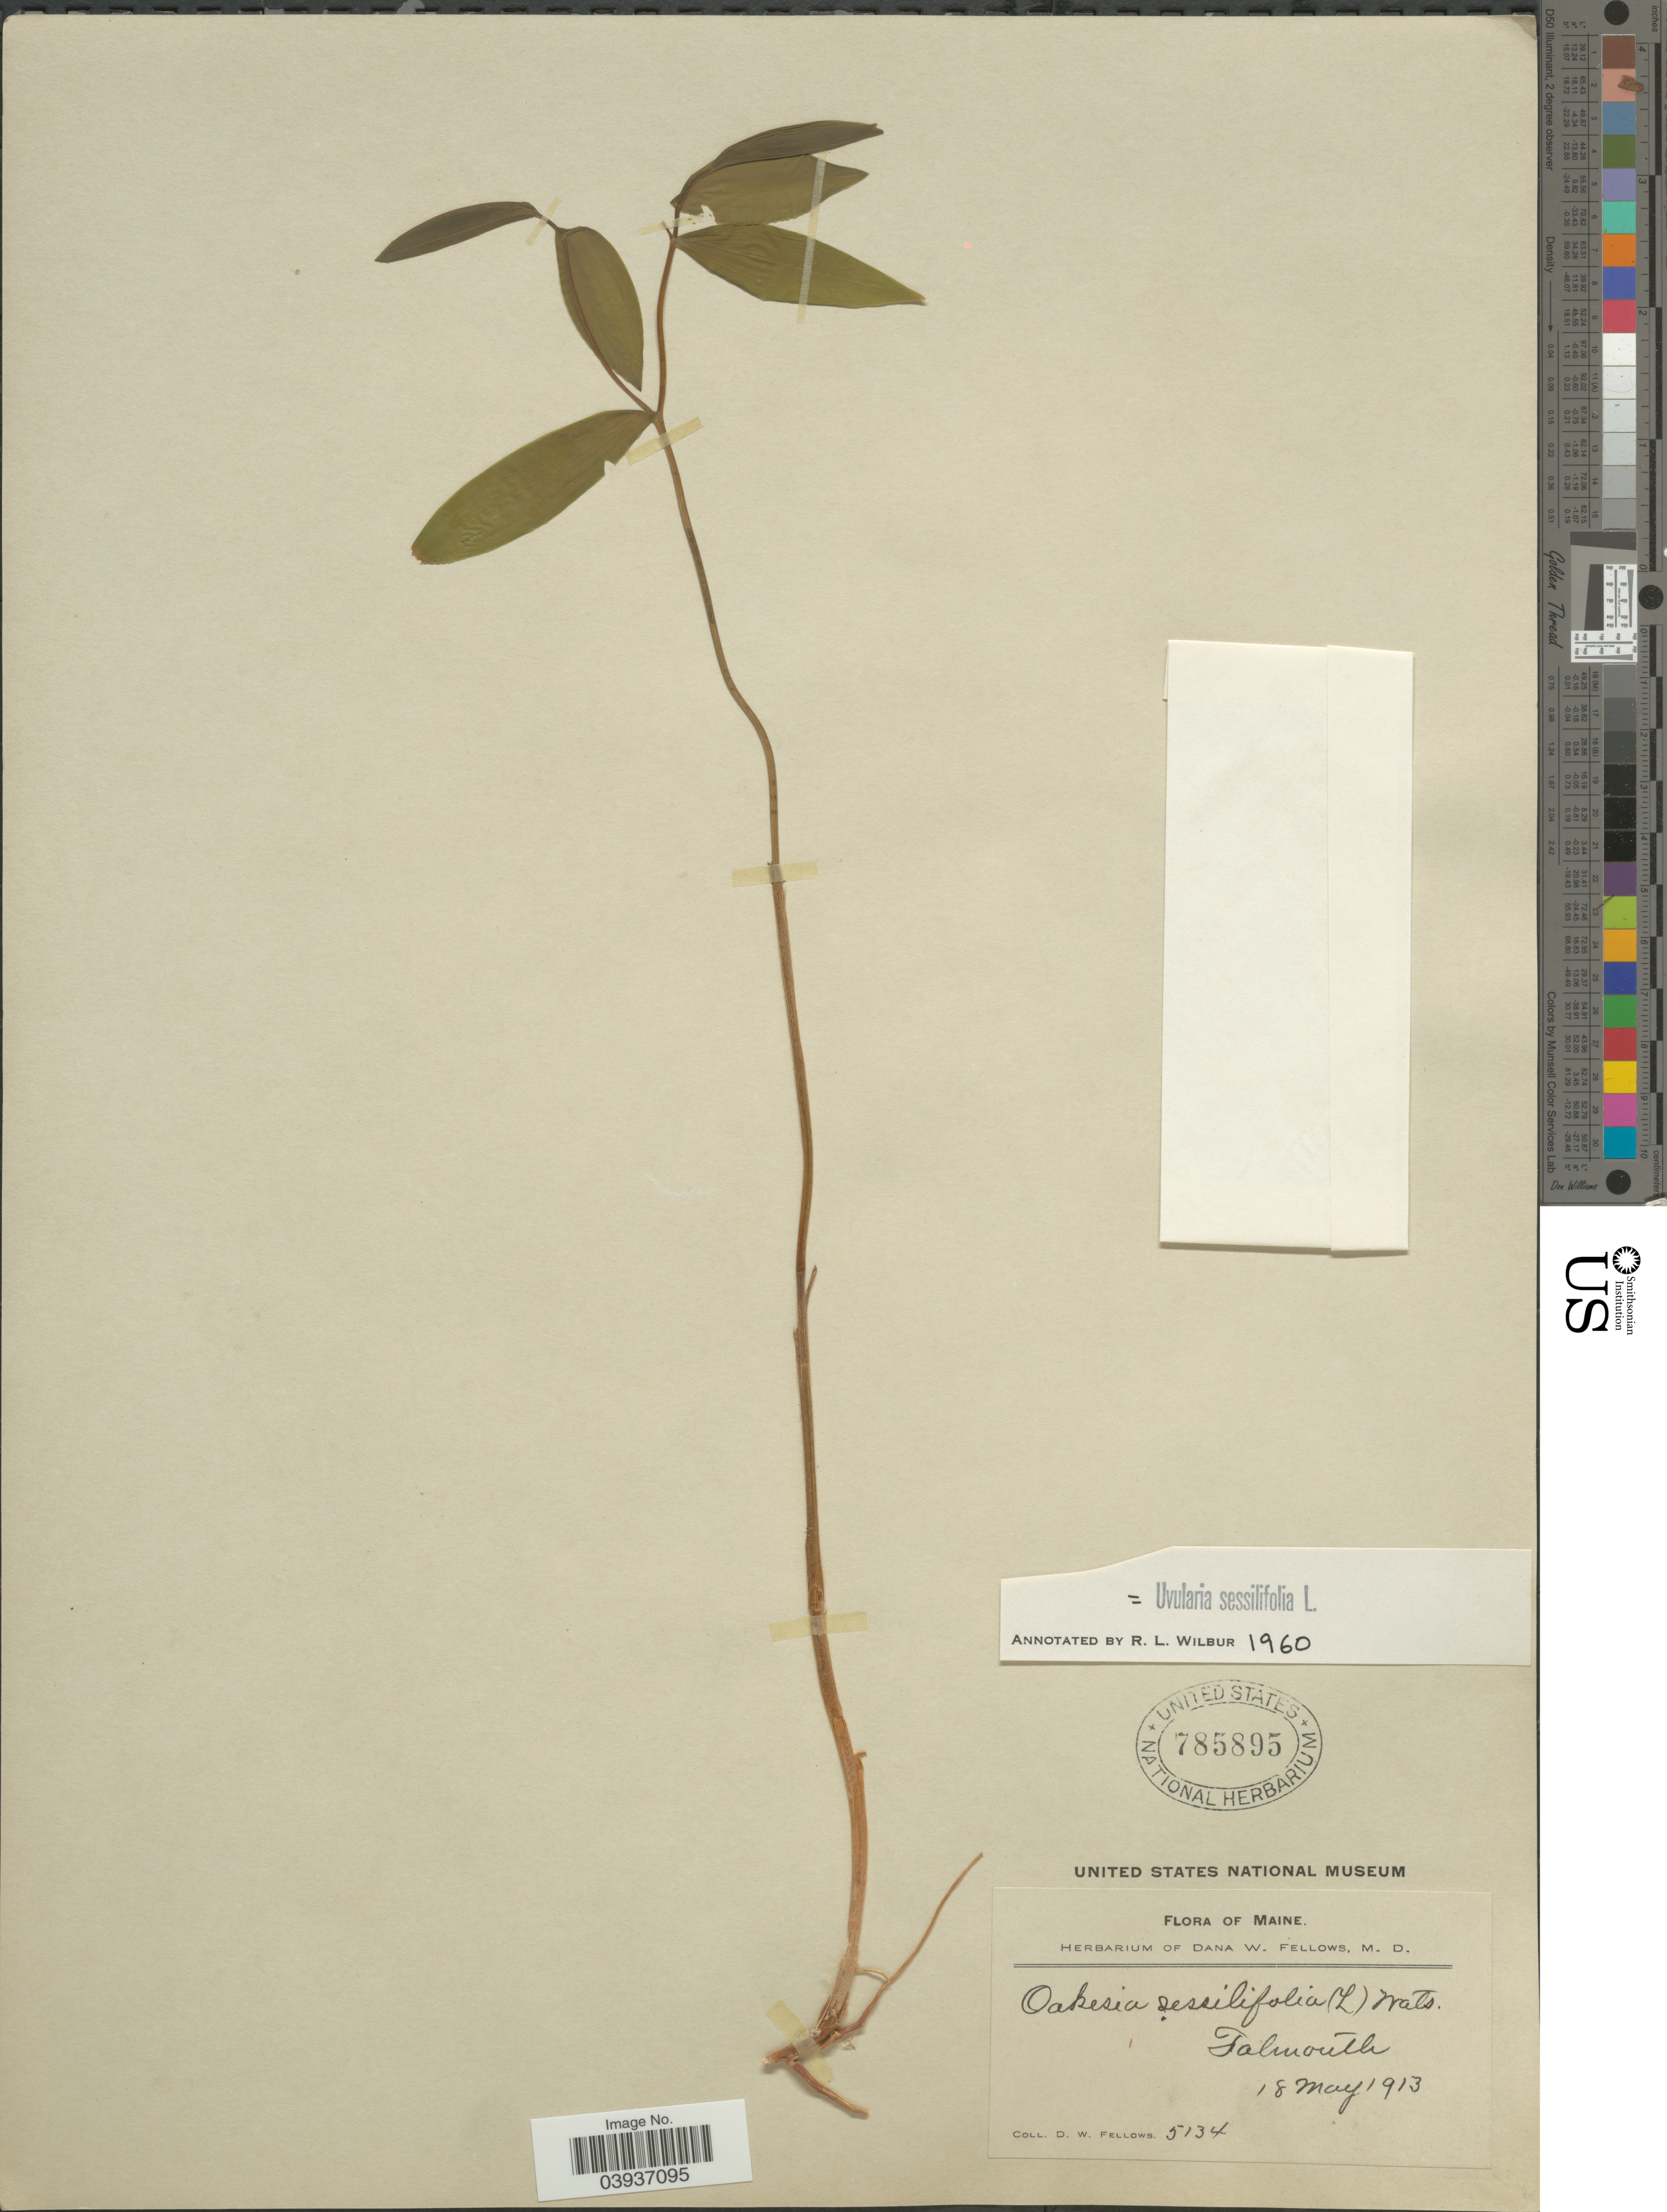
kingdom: Plantae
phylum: Tracheophyta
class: Liliopsida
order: Liliales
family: Colchicaceae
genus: Uvularia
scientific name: Uvularia sessilifolia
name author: L.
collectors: D. W. Fellows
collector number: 5134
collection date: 1913-05-18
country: United States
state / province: Maine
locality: Falmouth.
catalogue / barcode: US 785895